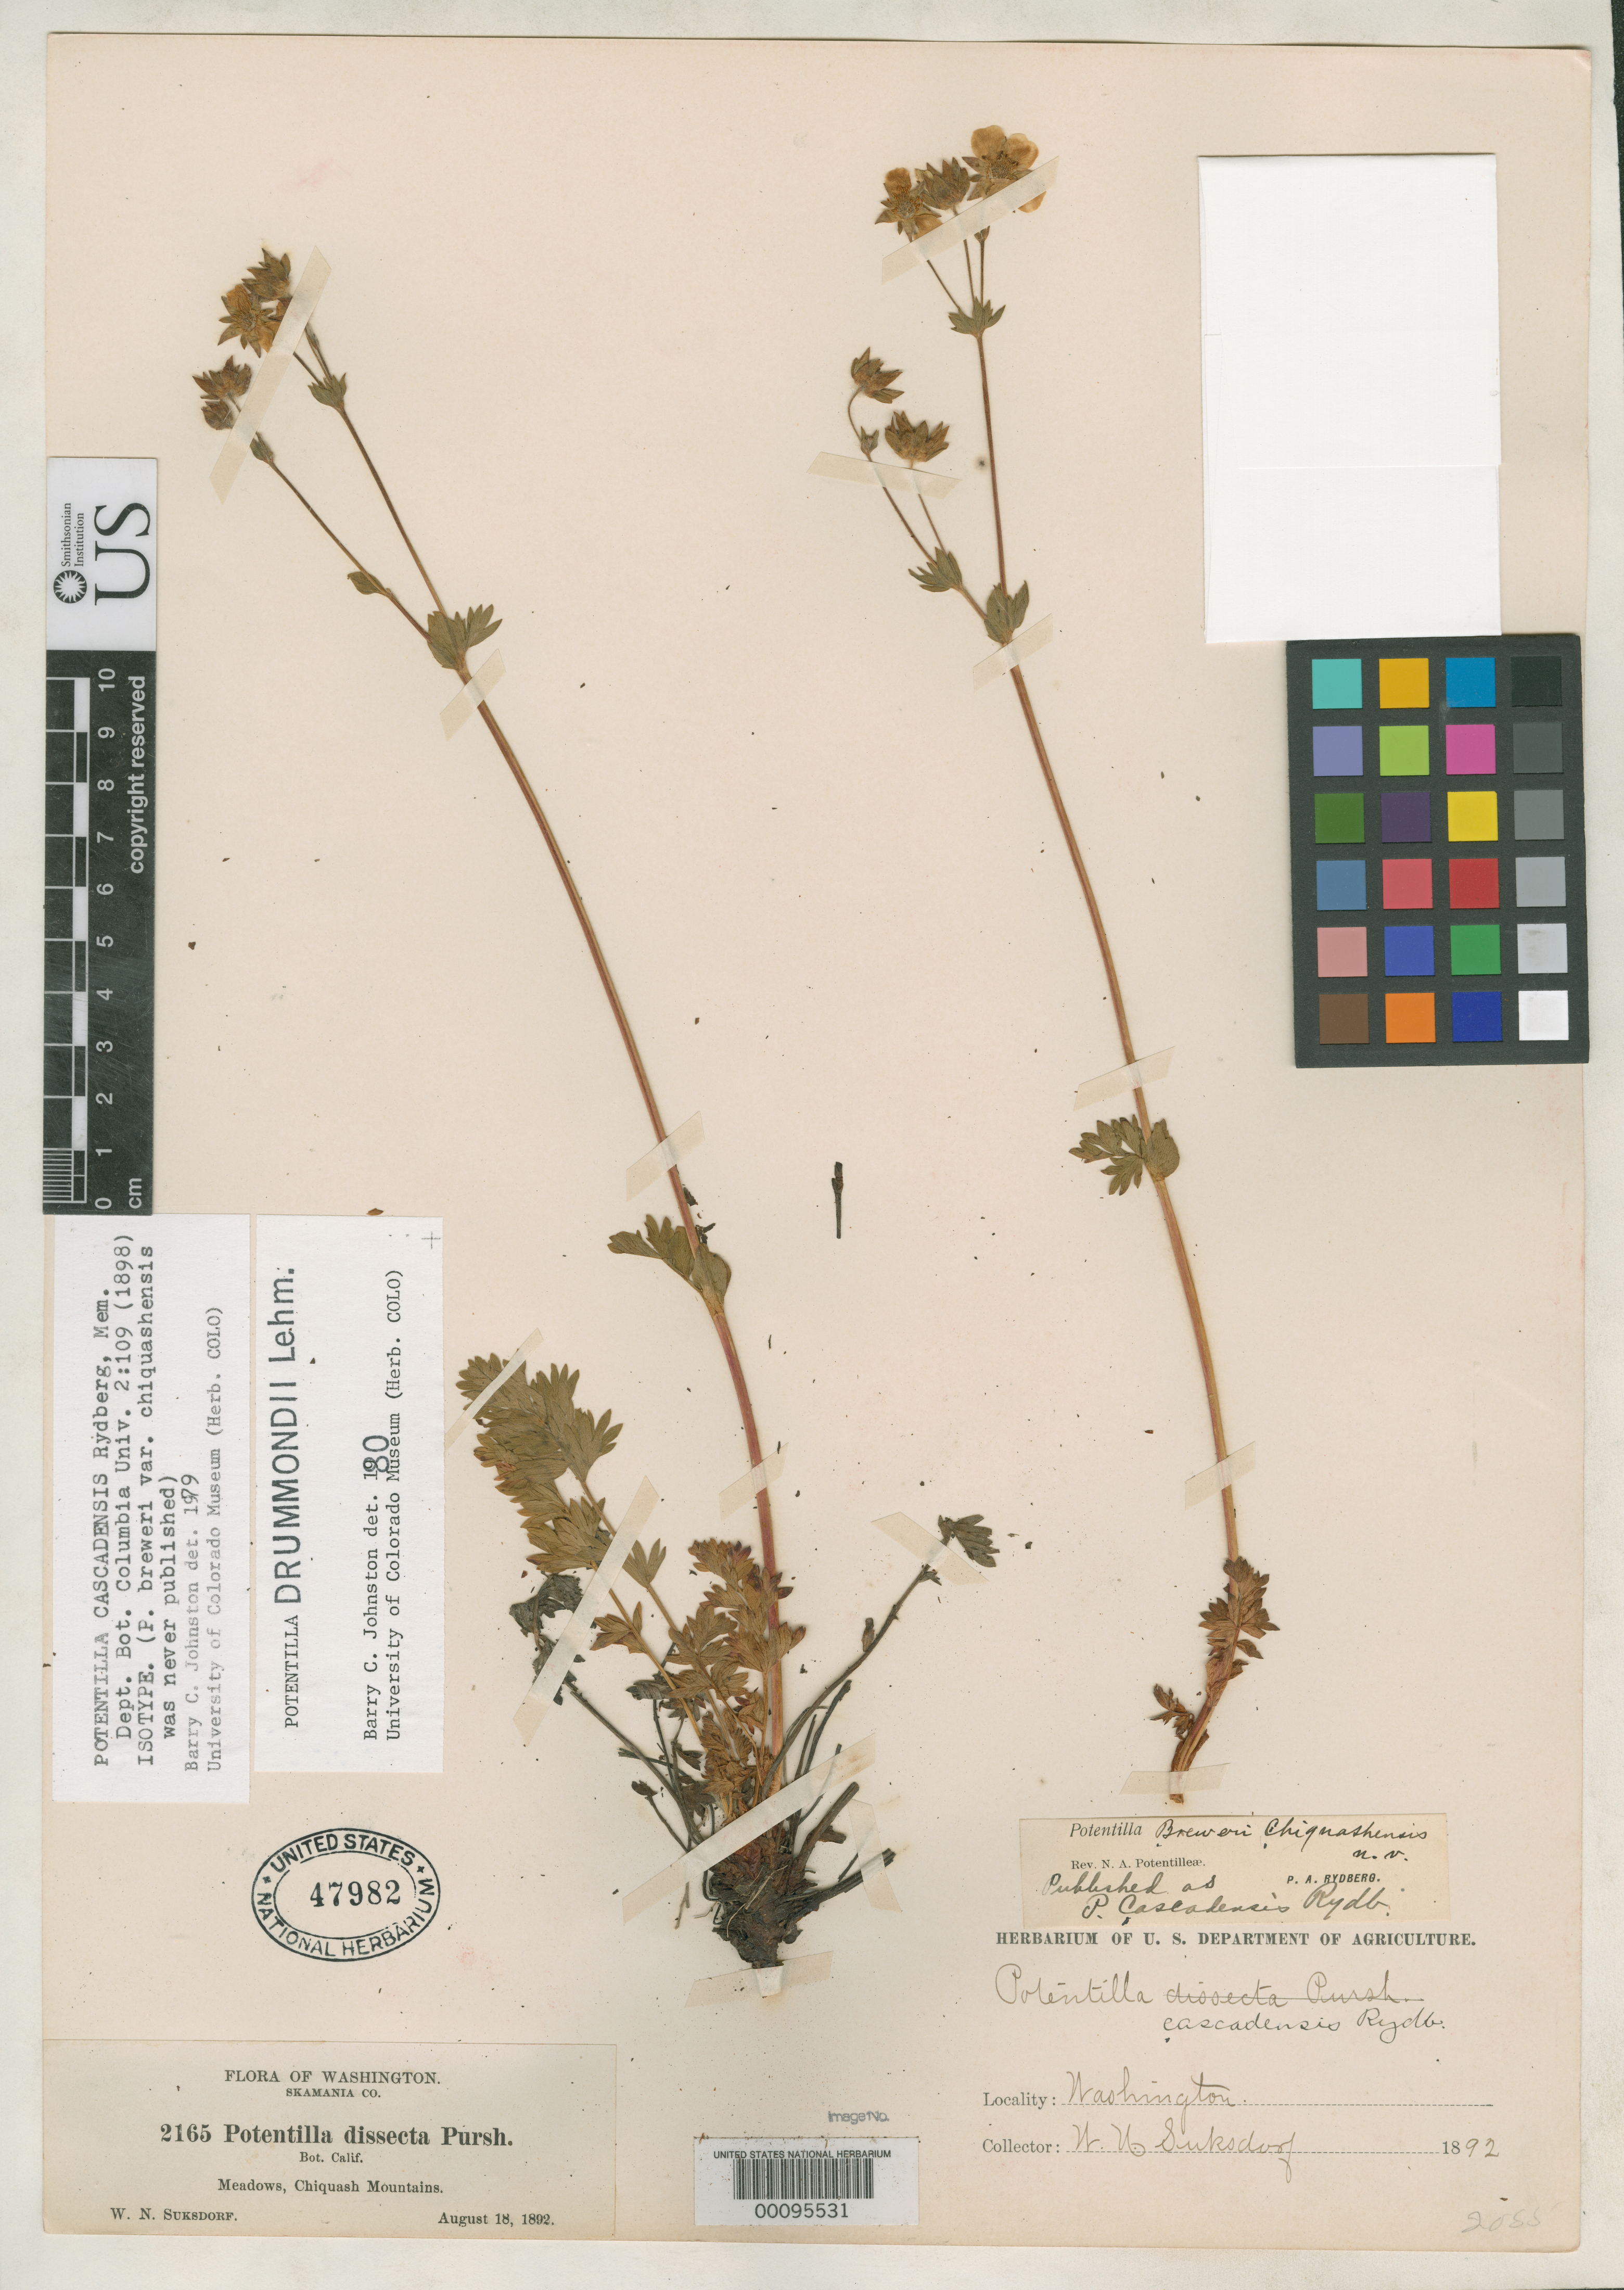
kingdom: Plantae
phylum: Tracheophyta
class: Magnoliopsida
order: Rosales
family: Rosaceae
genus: Potentilla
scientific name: Potentilla cascadensis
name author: Rydb.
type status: Isotype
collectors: W. N. Suksdorf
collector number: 2165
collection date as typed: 18 Aug 1892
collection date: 1892-08-18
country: United States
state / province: Washington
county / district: Skamania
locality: Chiquash Mountains.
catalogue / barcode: US 47982